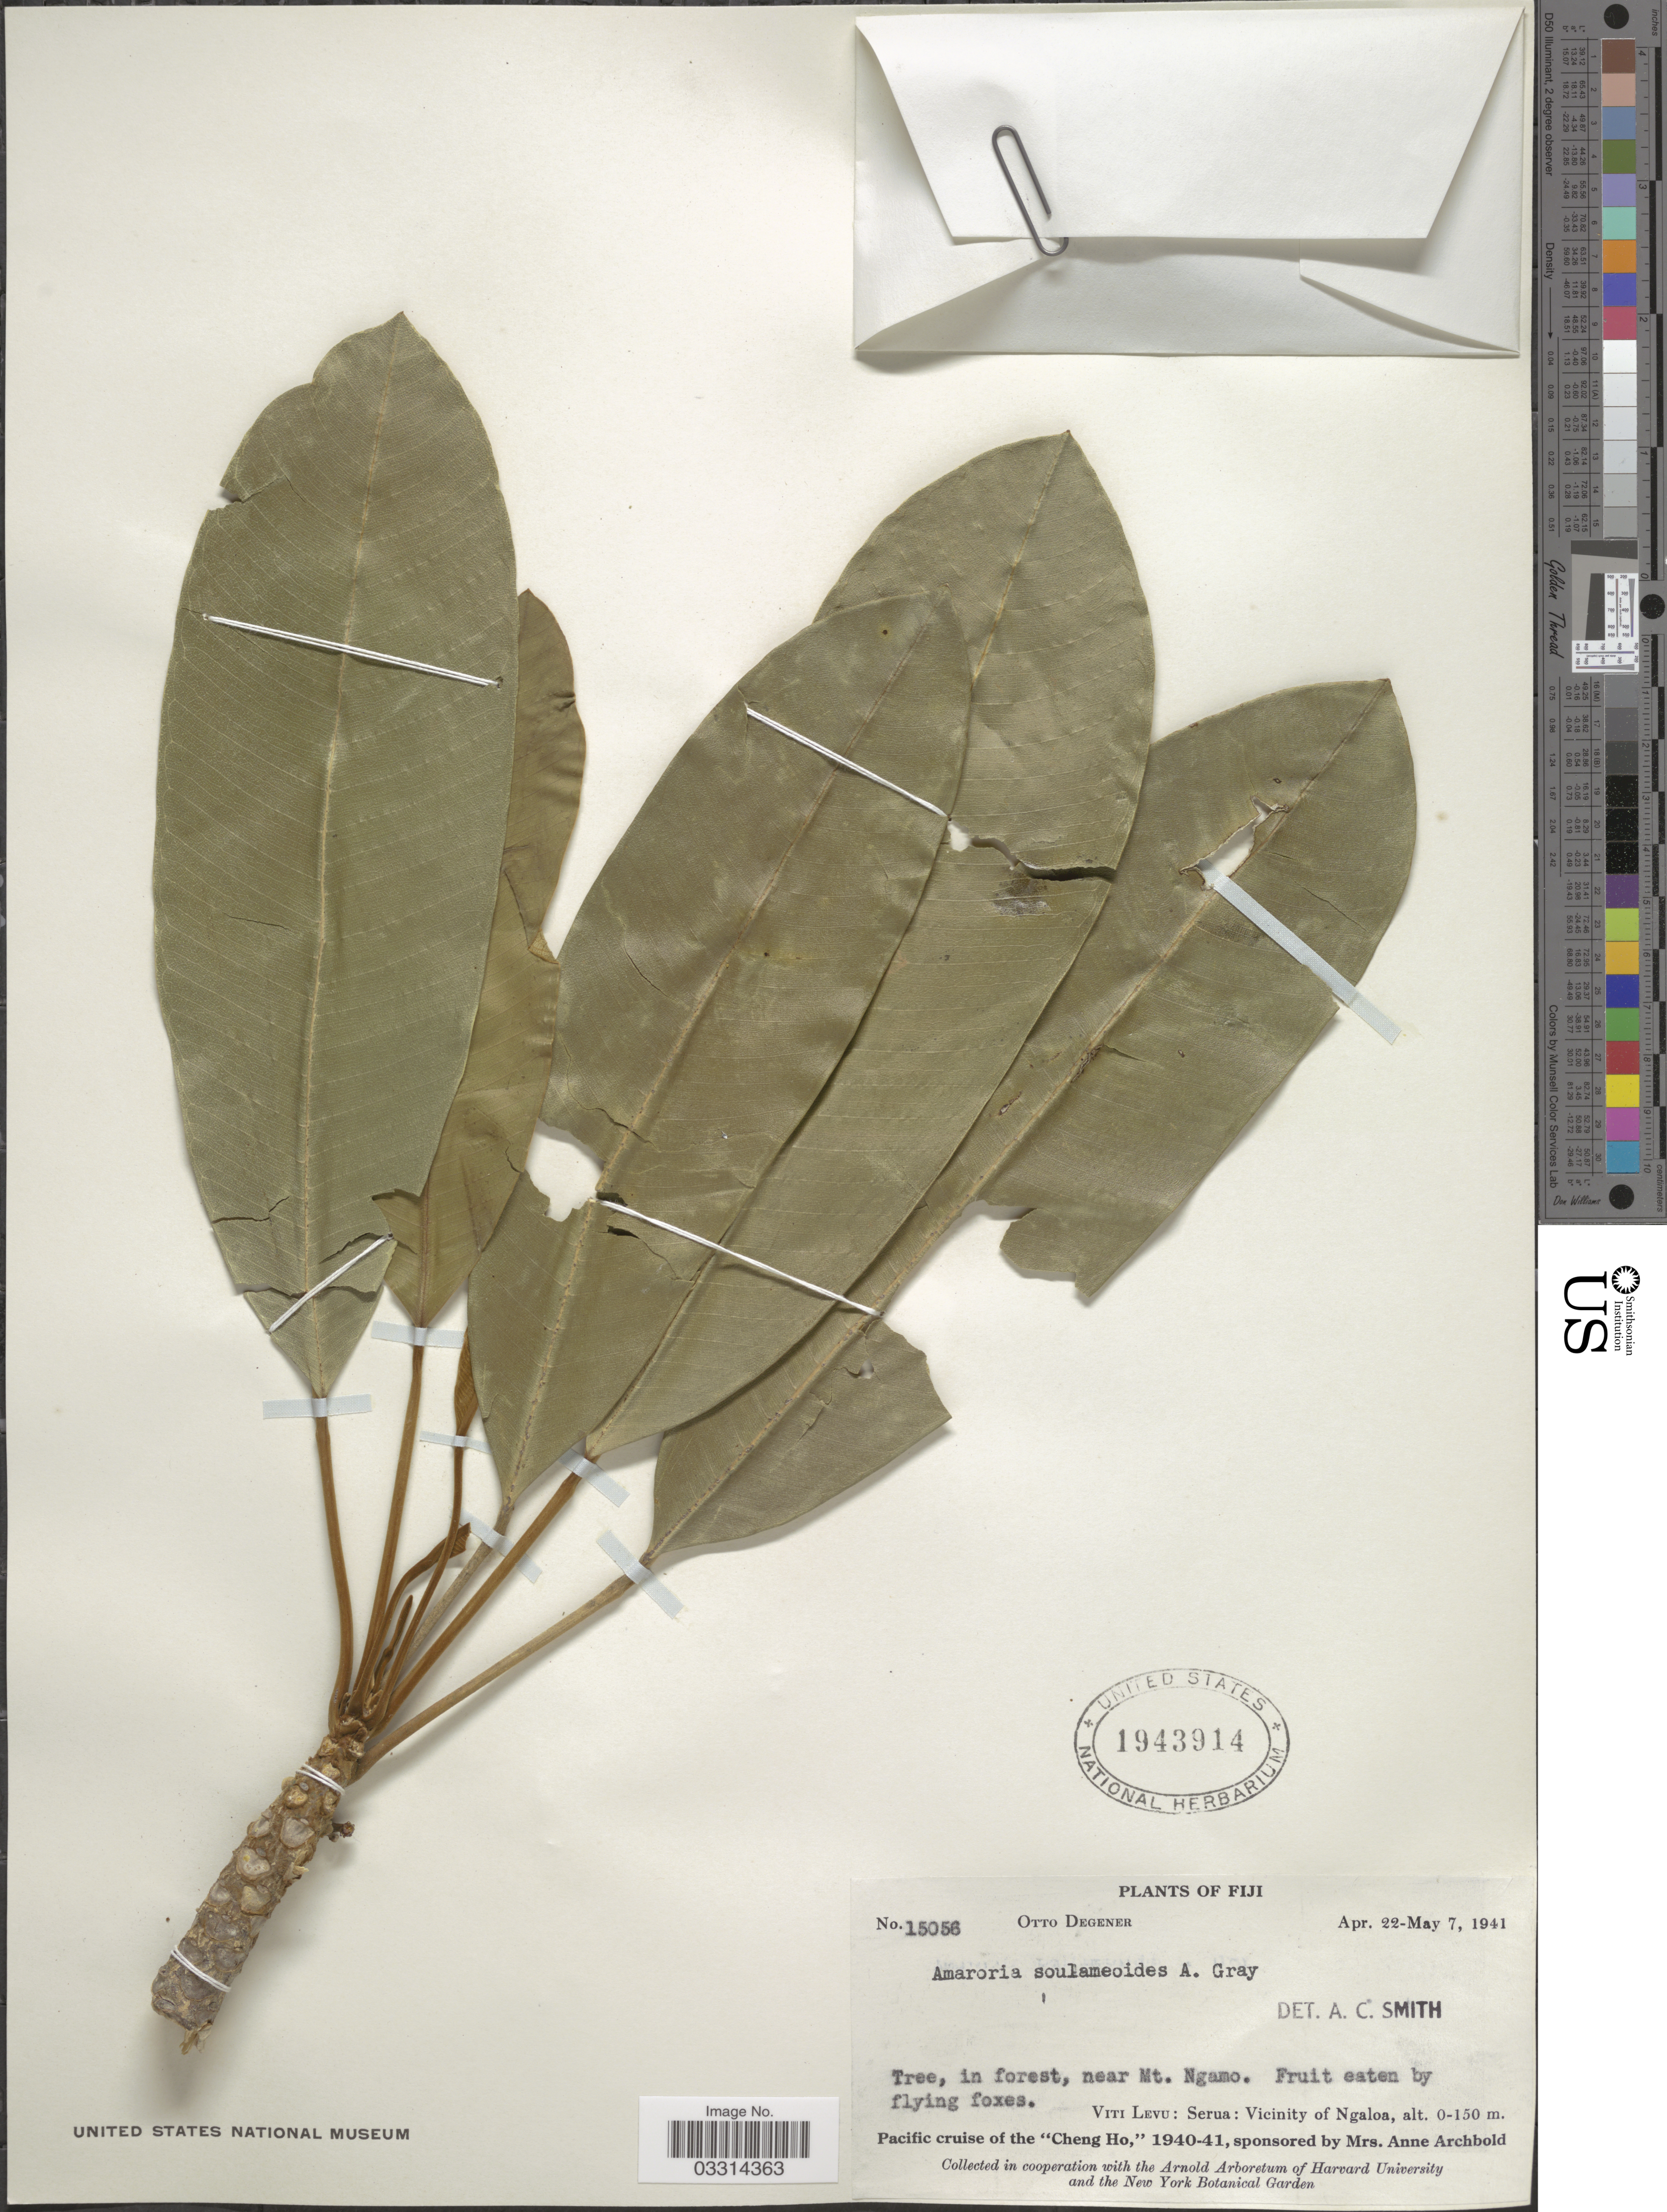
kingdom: Plantae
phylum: Tracheophyta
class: Magnoliopsida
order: Sapindales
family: Simaroubaceae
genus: Soulamea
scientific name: Soulamea soulameoides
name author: (A. Gray) Noot.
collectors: O. Degener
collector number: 15056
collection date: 1941-04-22/1941-05-07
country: Fiji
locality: Near Mt. Ngamo. Viti Levu: Vicinity of Ngaloa.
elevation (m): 0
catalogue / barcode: US 1943914